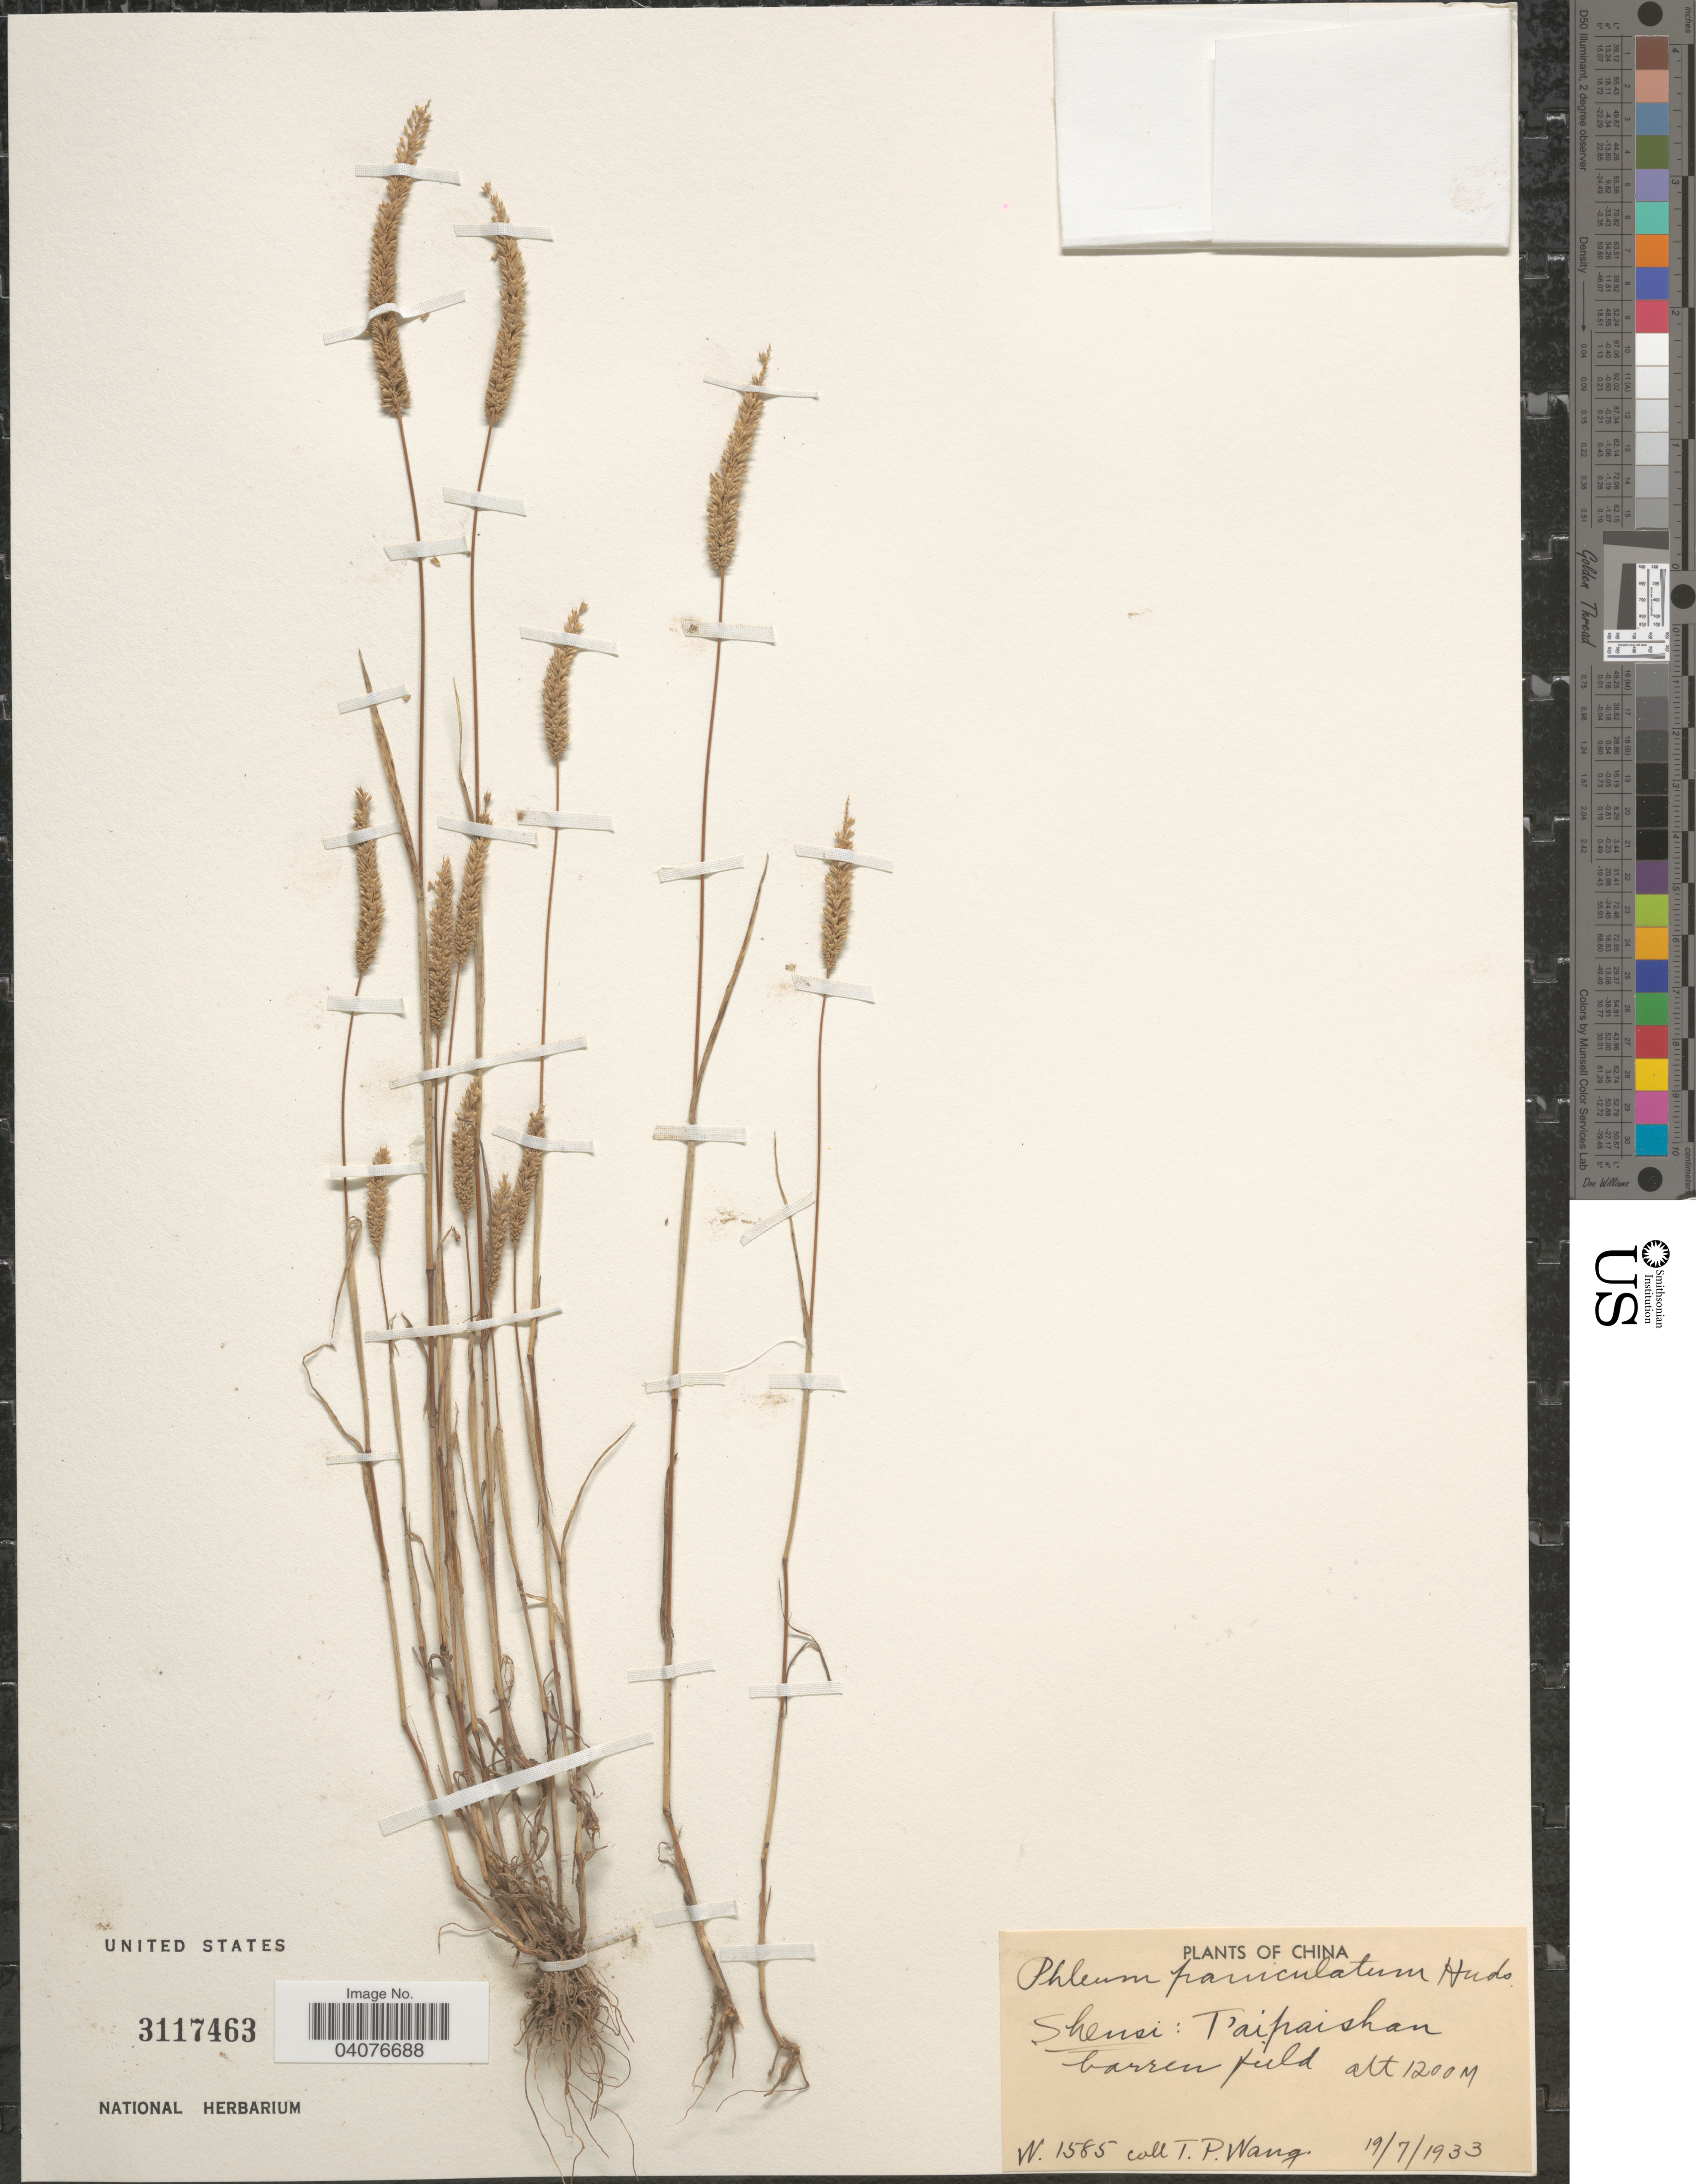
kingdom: Plantae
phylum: Tracheophyta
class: Liliopsida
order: Poales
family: Poaceae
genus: Phleum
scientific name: Phleum paniculatum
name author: Huds.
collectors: T. Wang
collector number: W1585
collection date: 1933-07-19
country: China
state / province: Shaanxi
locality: Shensi: T'aipaishan, barren field.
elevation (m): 1200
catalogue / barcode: US 3117463